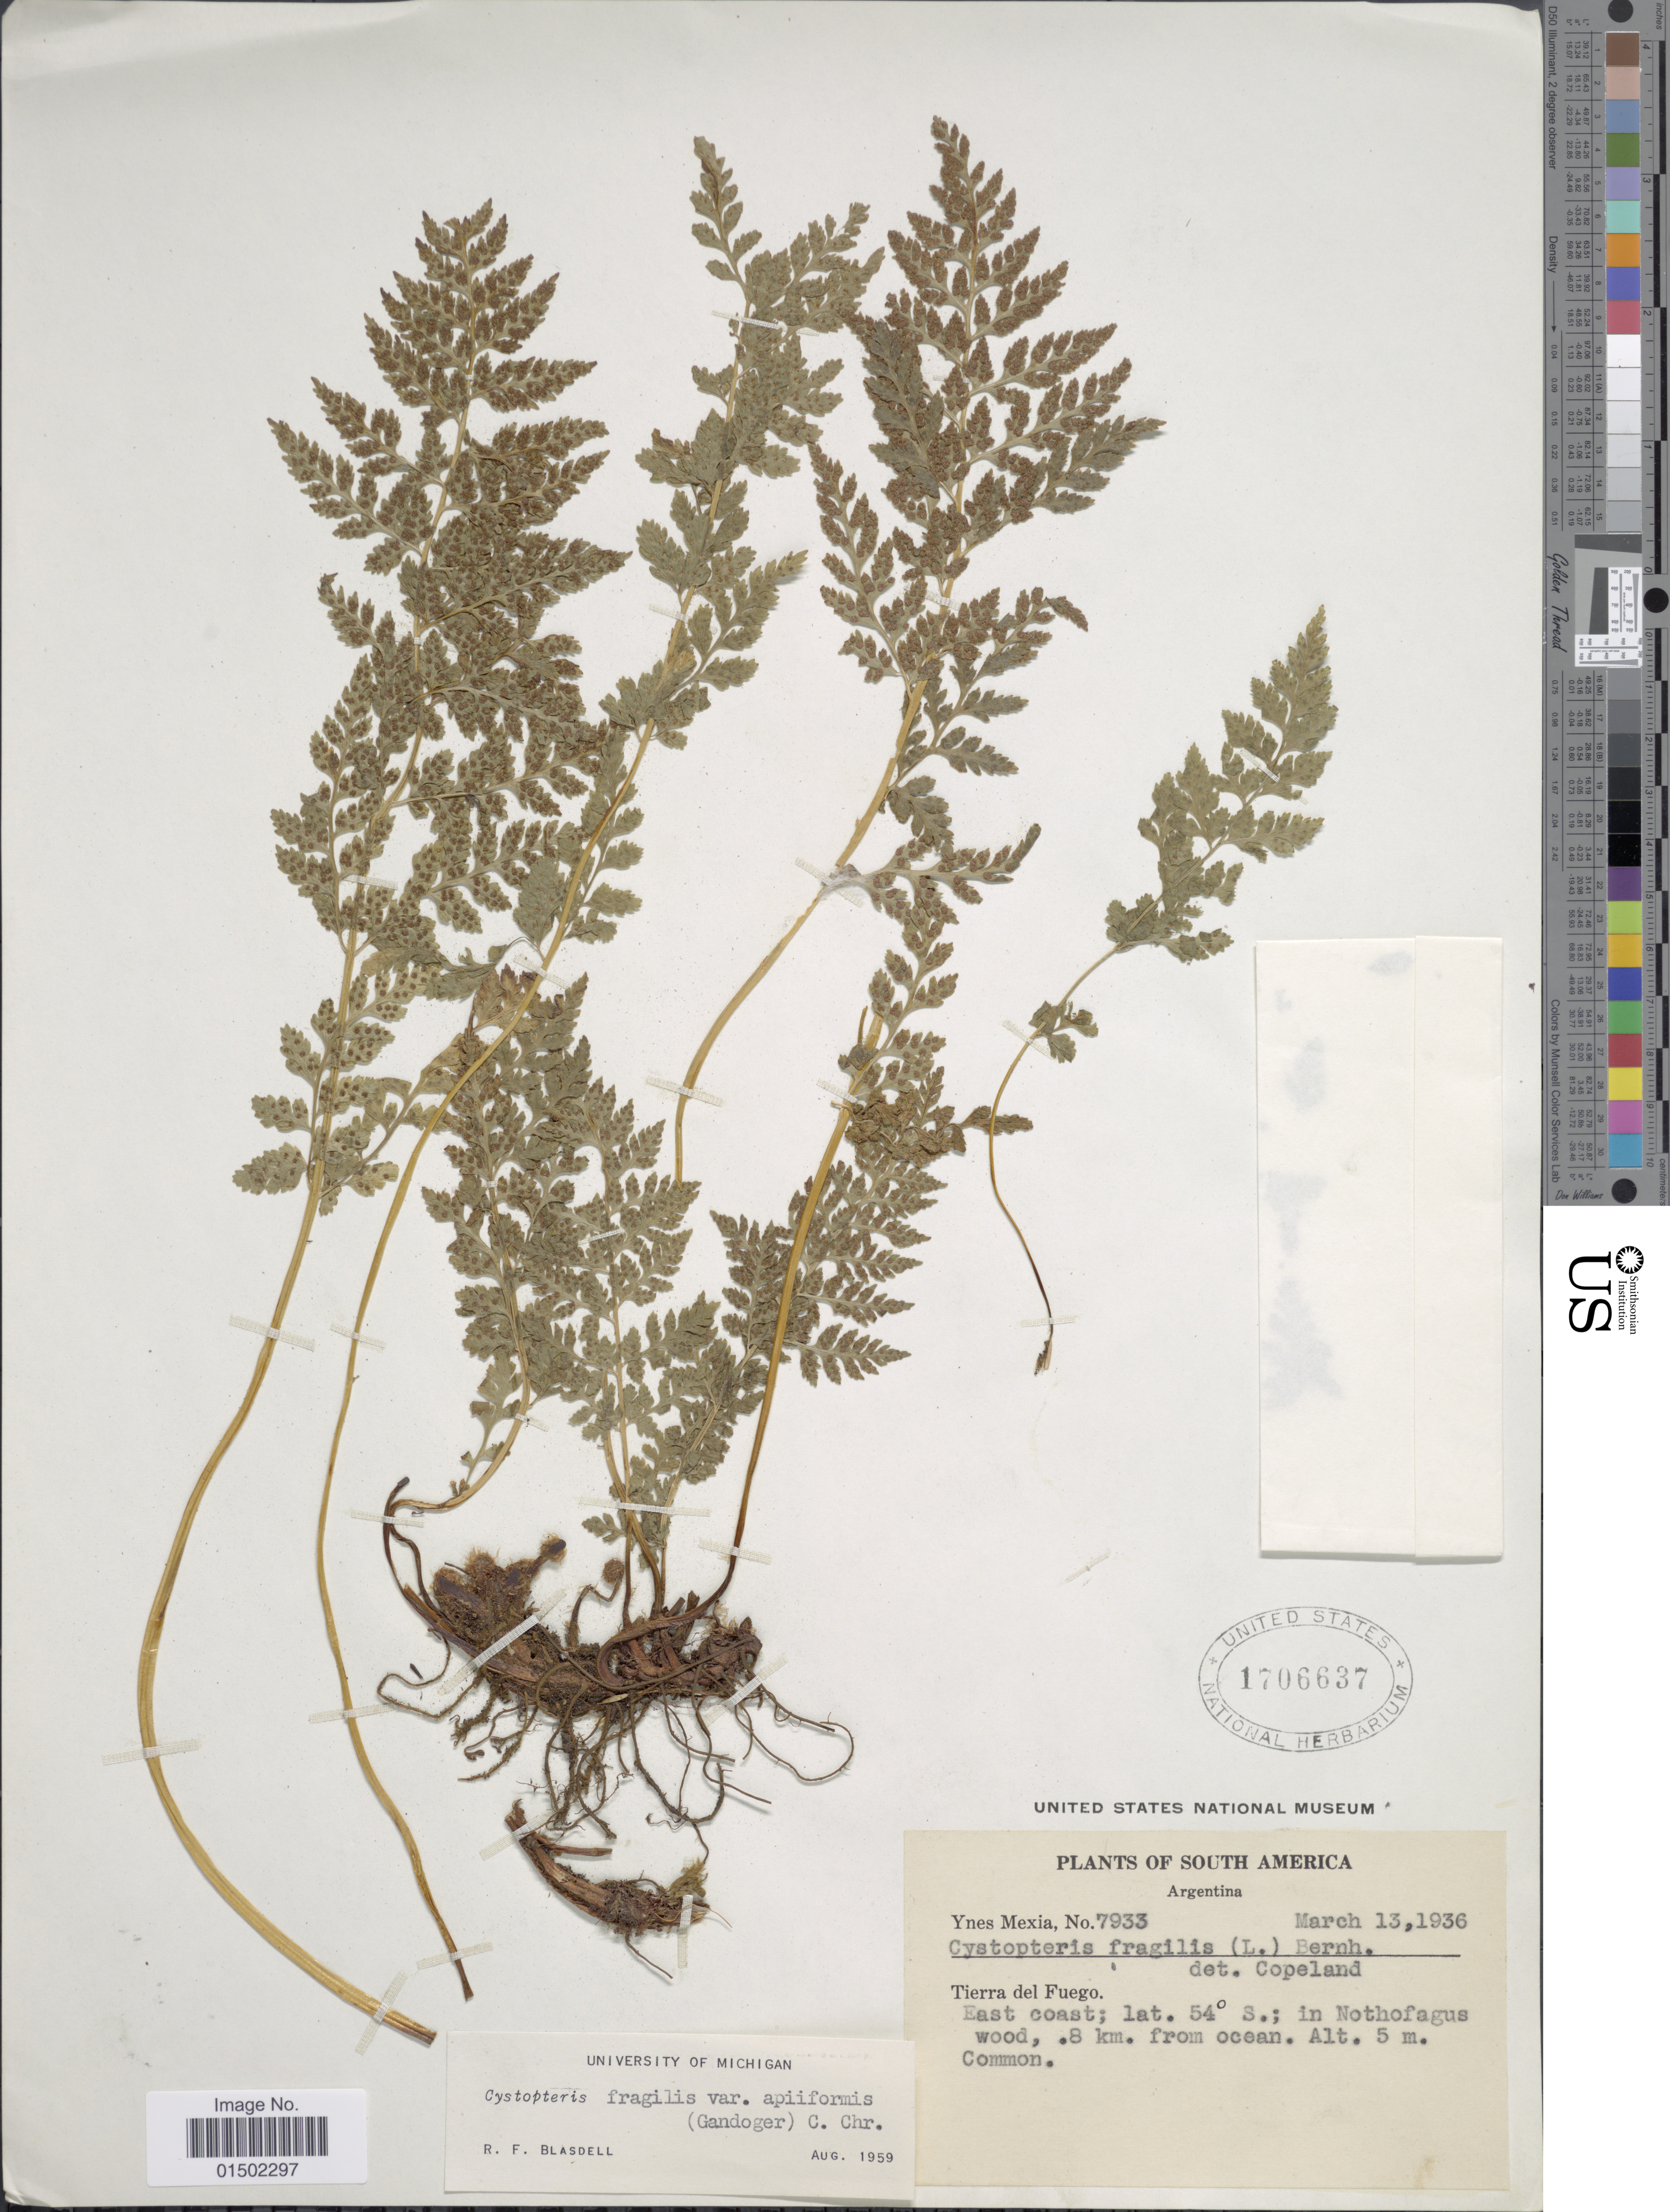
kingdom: Plantae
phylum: Tracheophyta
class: Polypodiopsida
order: Polypodiales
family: Cystopteridaceae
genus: Cystopteris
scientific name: Cystopteris fragilis var. apiiformis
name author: (Gand.) C. Chr.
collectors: Y. Mexia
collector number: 7933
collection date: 1936-03-13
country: Argentina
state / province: Tierra del Fuego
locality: South America. East coast; in Nothofagus wood, .8 km. from ocean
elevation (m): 5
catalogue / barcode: US 1706637